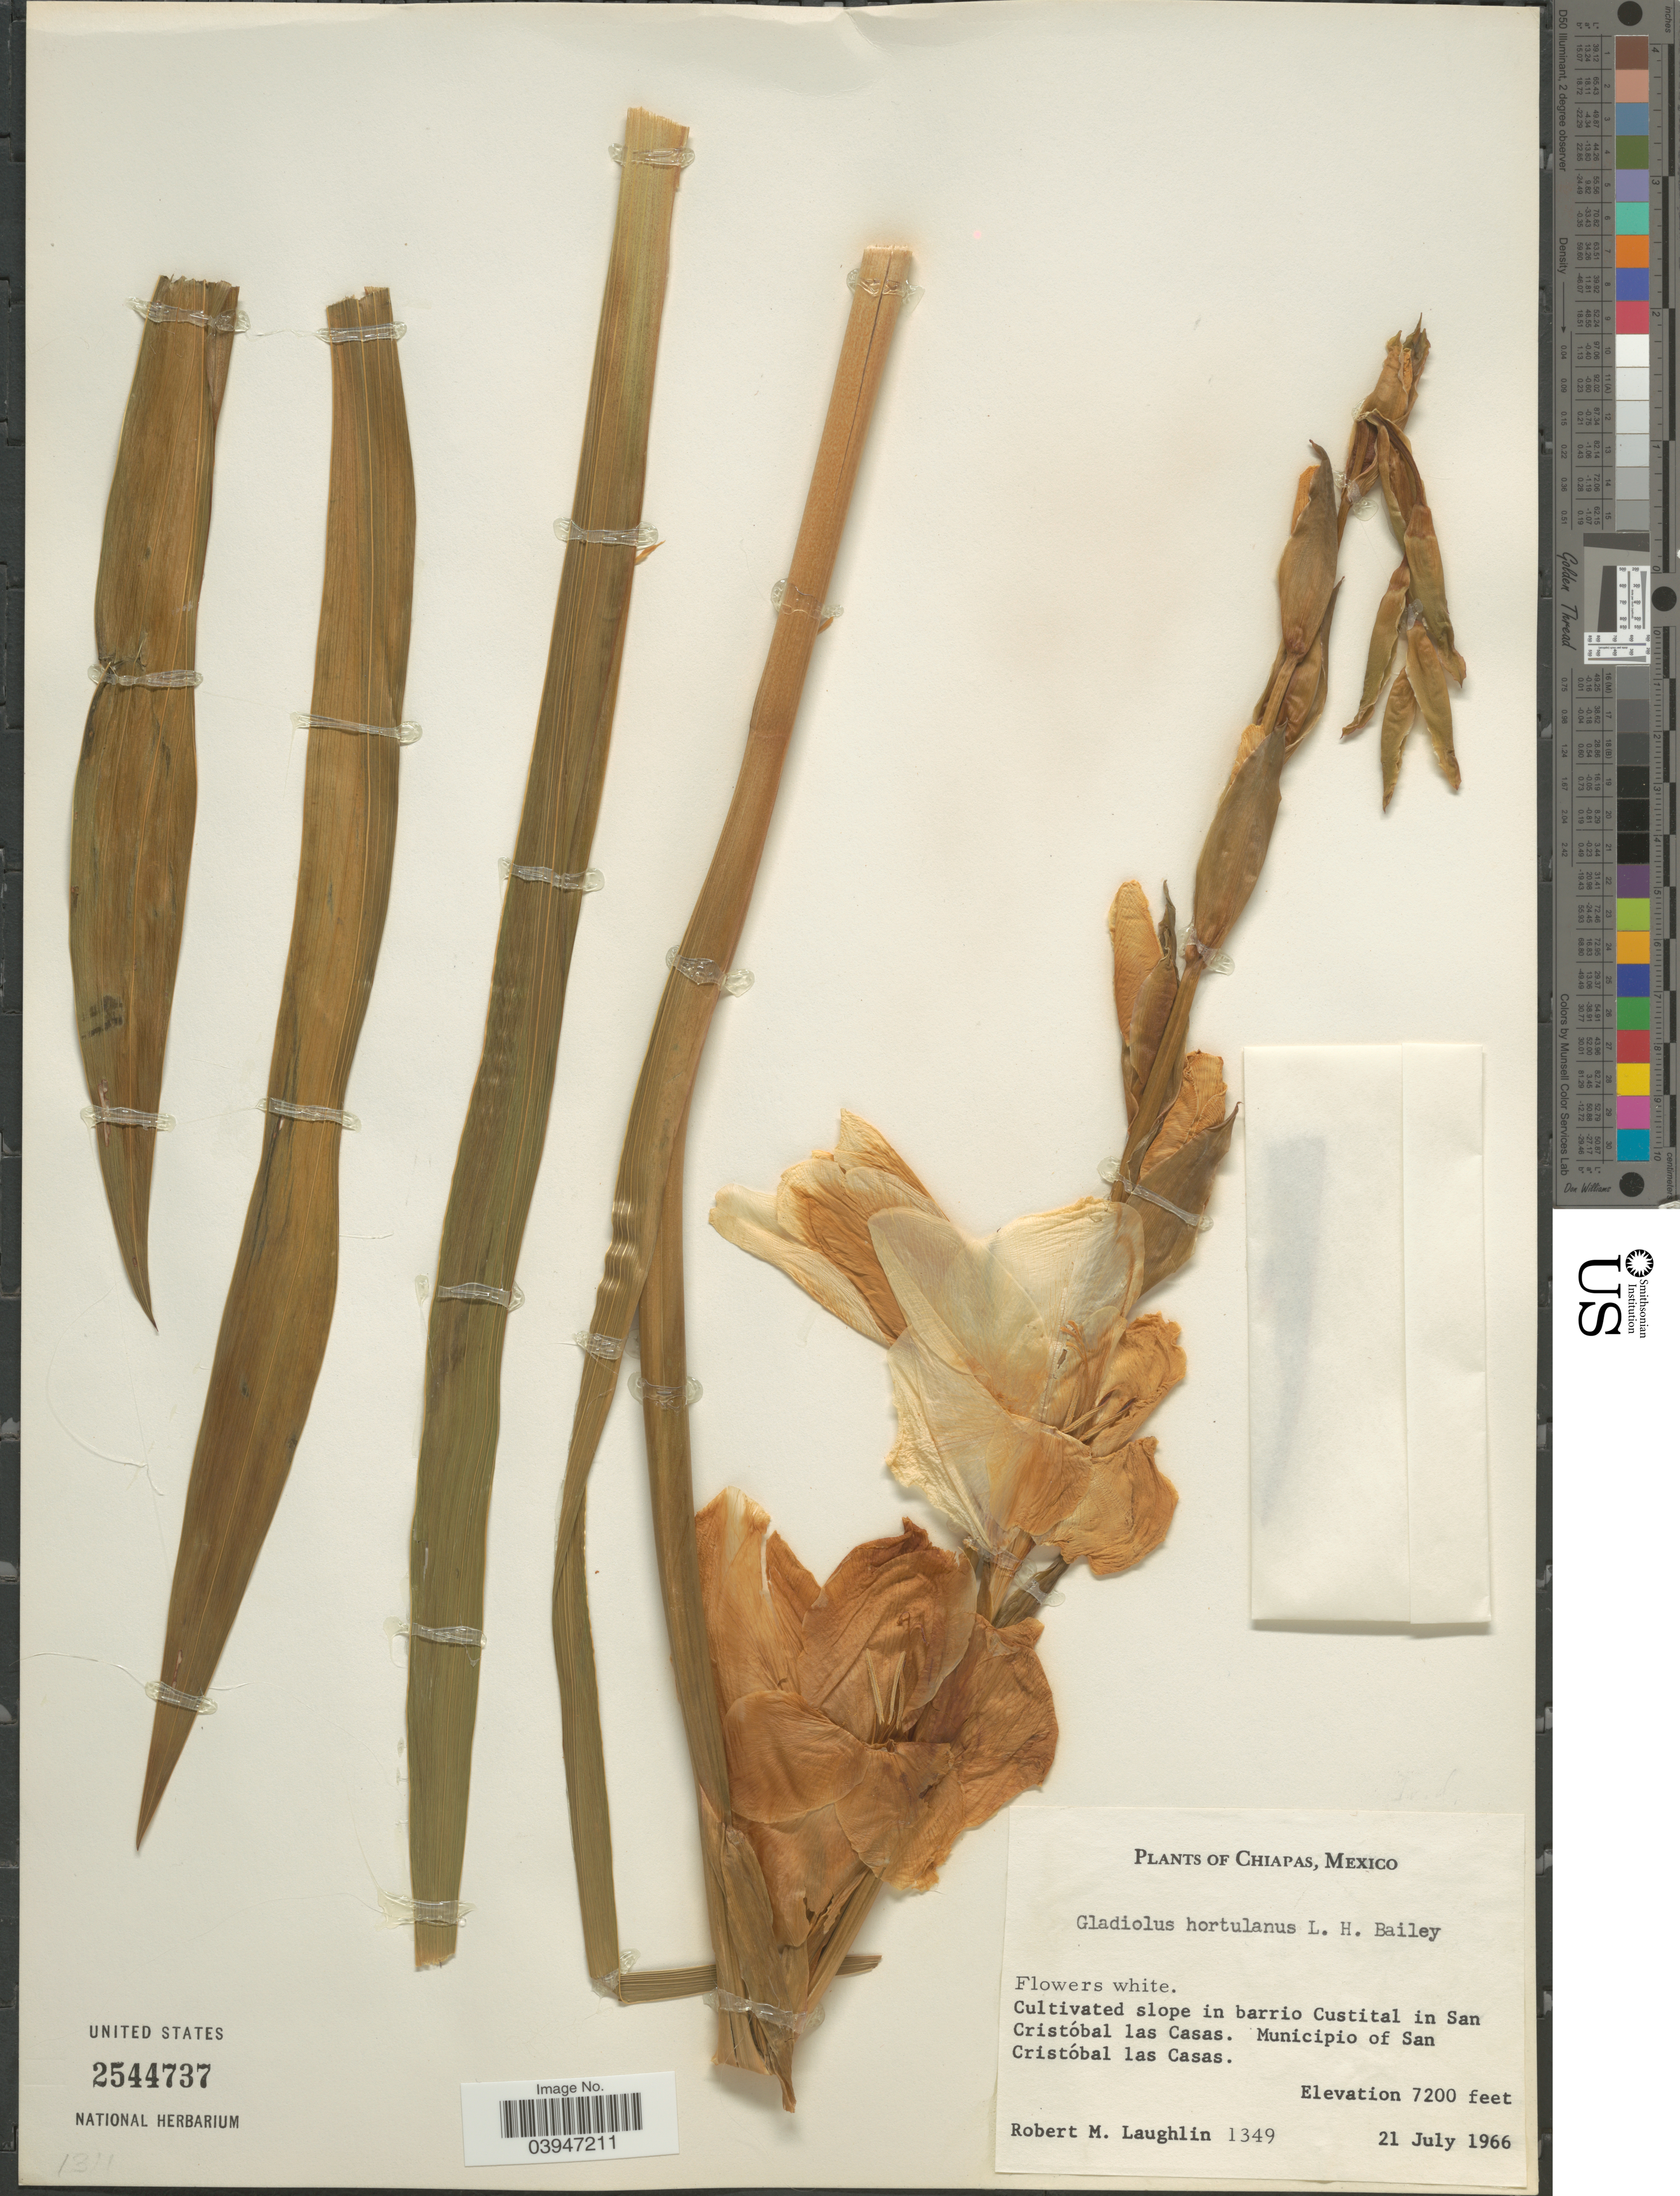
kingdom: Plantae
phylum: Tracheophyta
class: Liliopsida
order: Asparagales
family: Iridaceae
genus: Gladiolus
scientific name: Gladiolus hortulanus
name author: L.H. Bailey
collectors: R. M. Laughlin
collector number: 1349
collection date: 1966-07-21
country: Mexico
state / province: Chiapas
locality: Cultivated slope in barrio Custital in San Cristóbal las Casas. Municipio of San Cristóbal las Casas.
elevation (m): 2195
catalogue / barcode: US 2544737